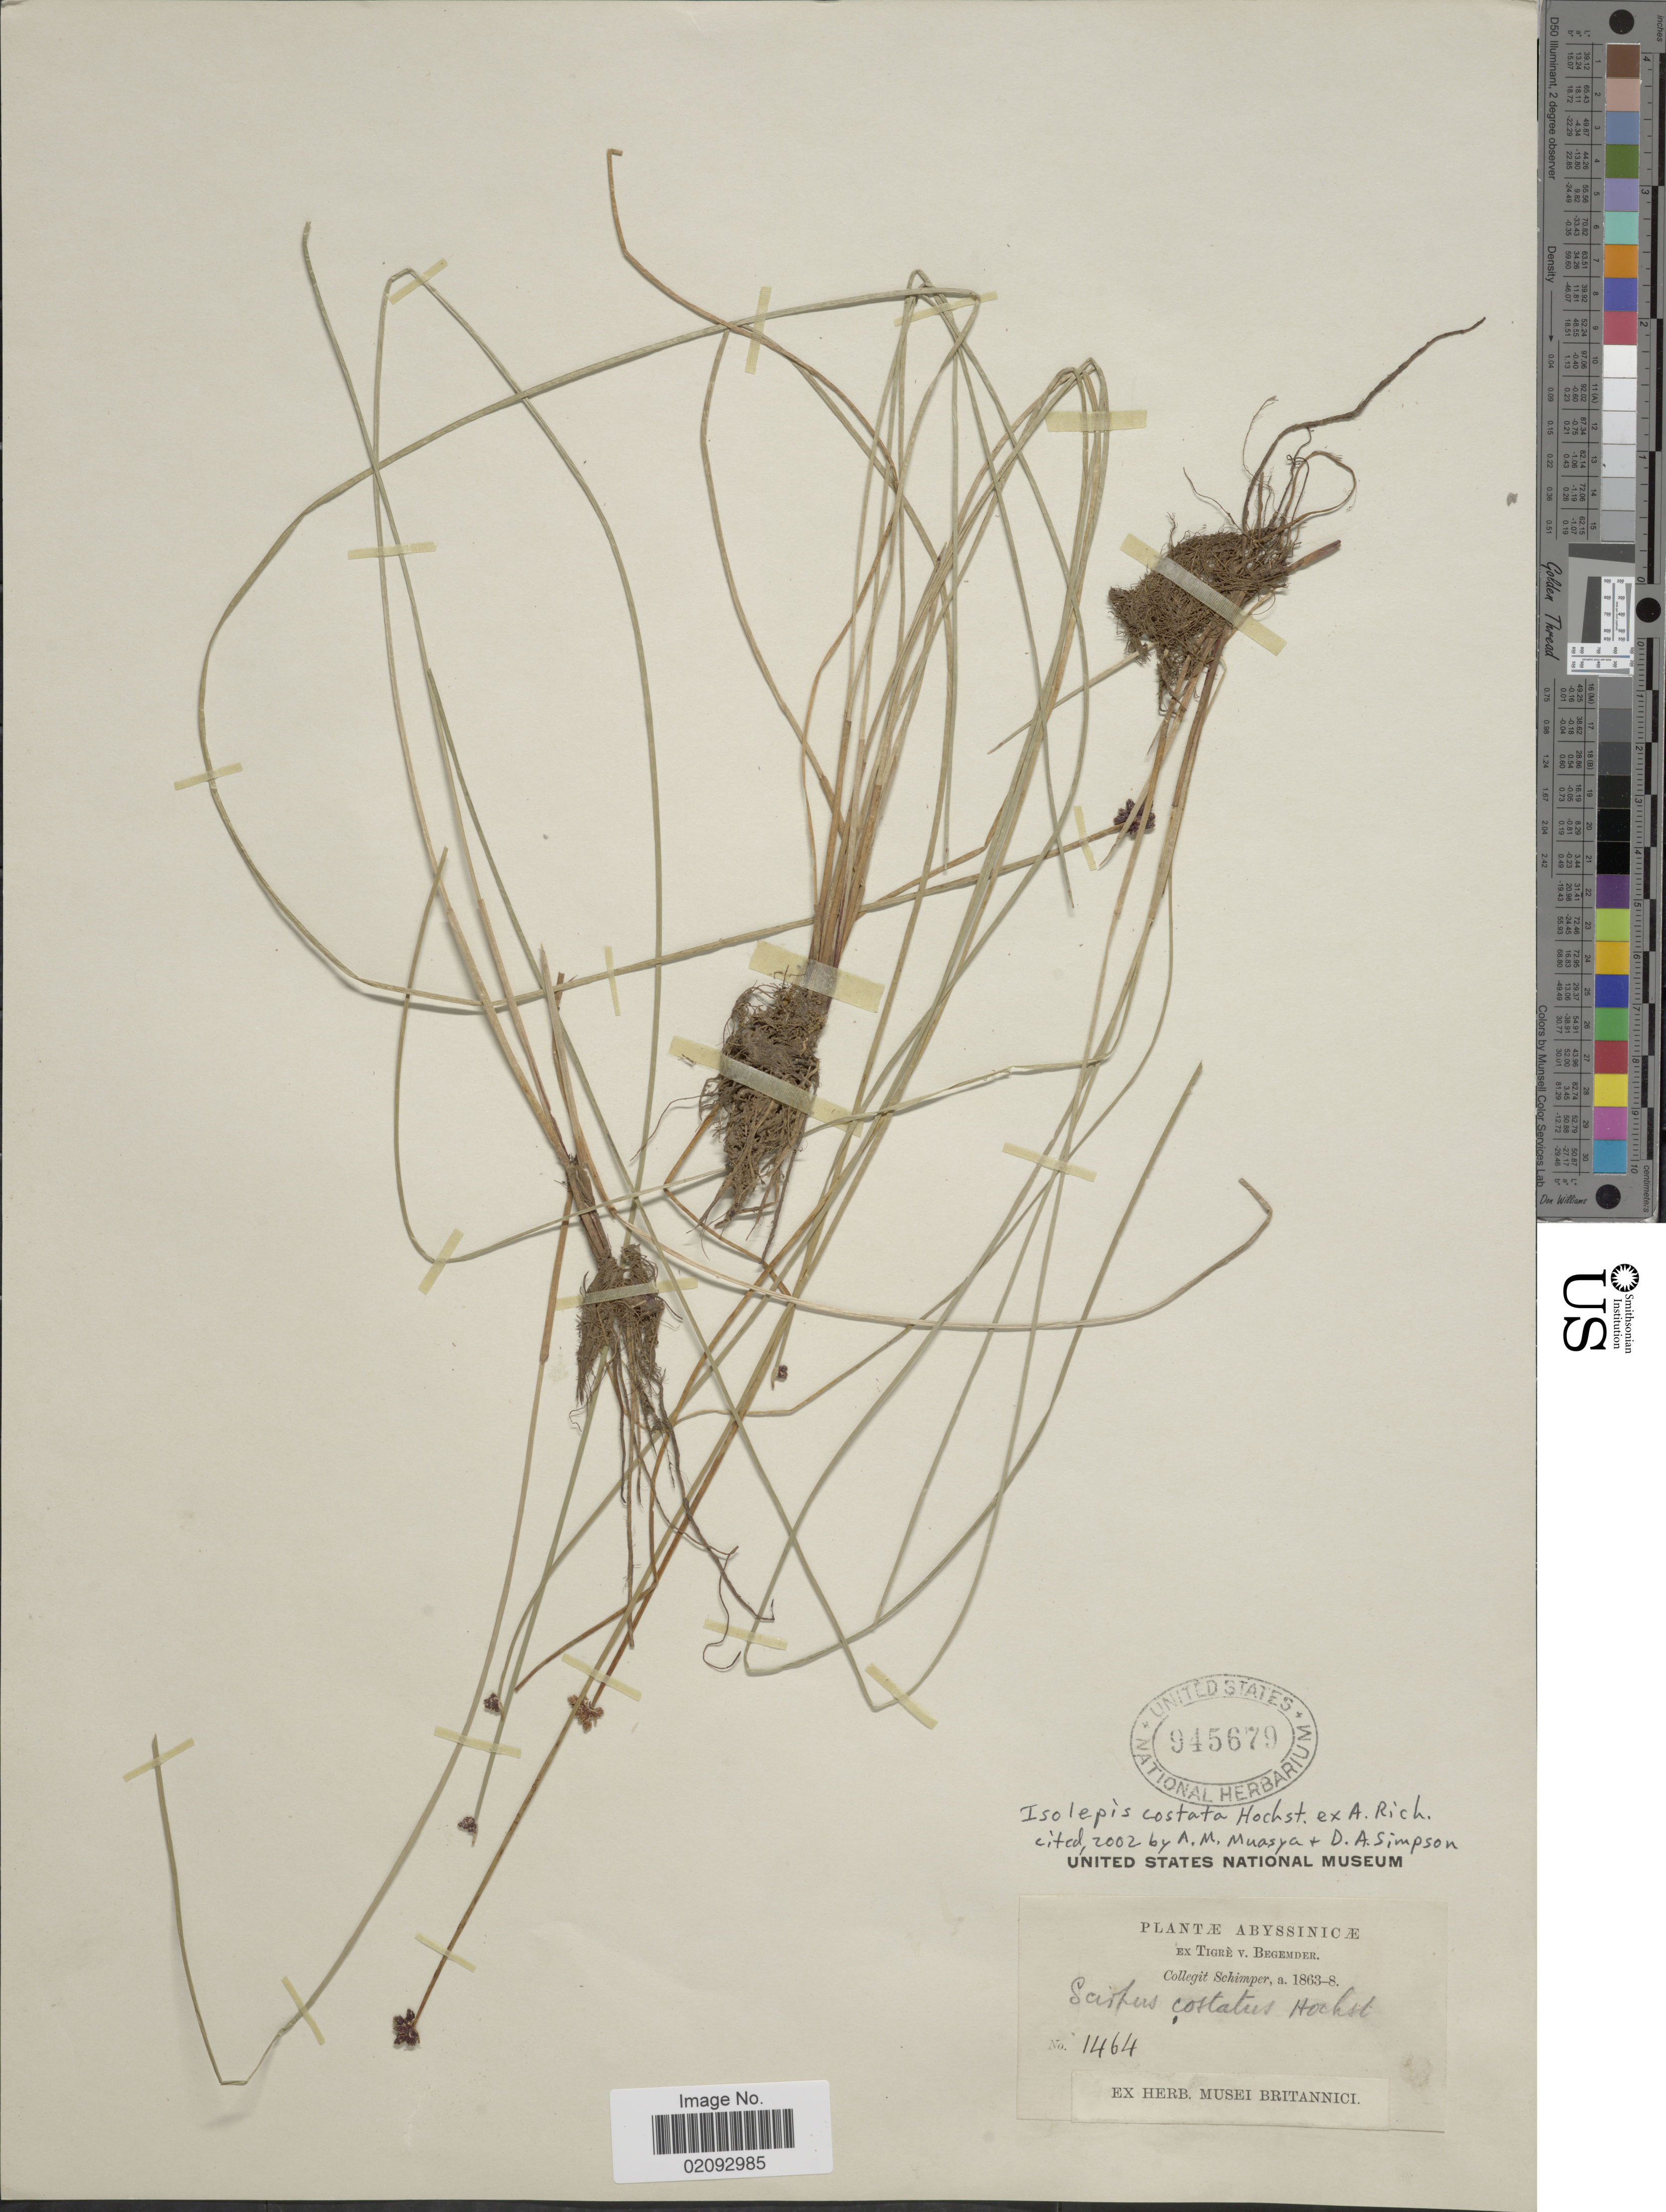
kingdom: Plantae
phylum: Tracheophyta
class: Liliopsida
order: Poales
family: Cyperaceae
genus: Isolepis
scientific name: Isolepis costata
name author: Hochst. ex A. Rich.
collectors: -. Schimper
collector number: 1464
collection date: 1863/1868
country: Eritrea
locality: Abyssinicæ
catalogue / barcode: US 945679